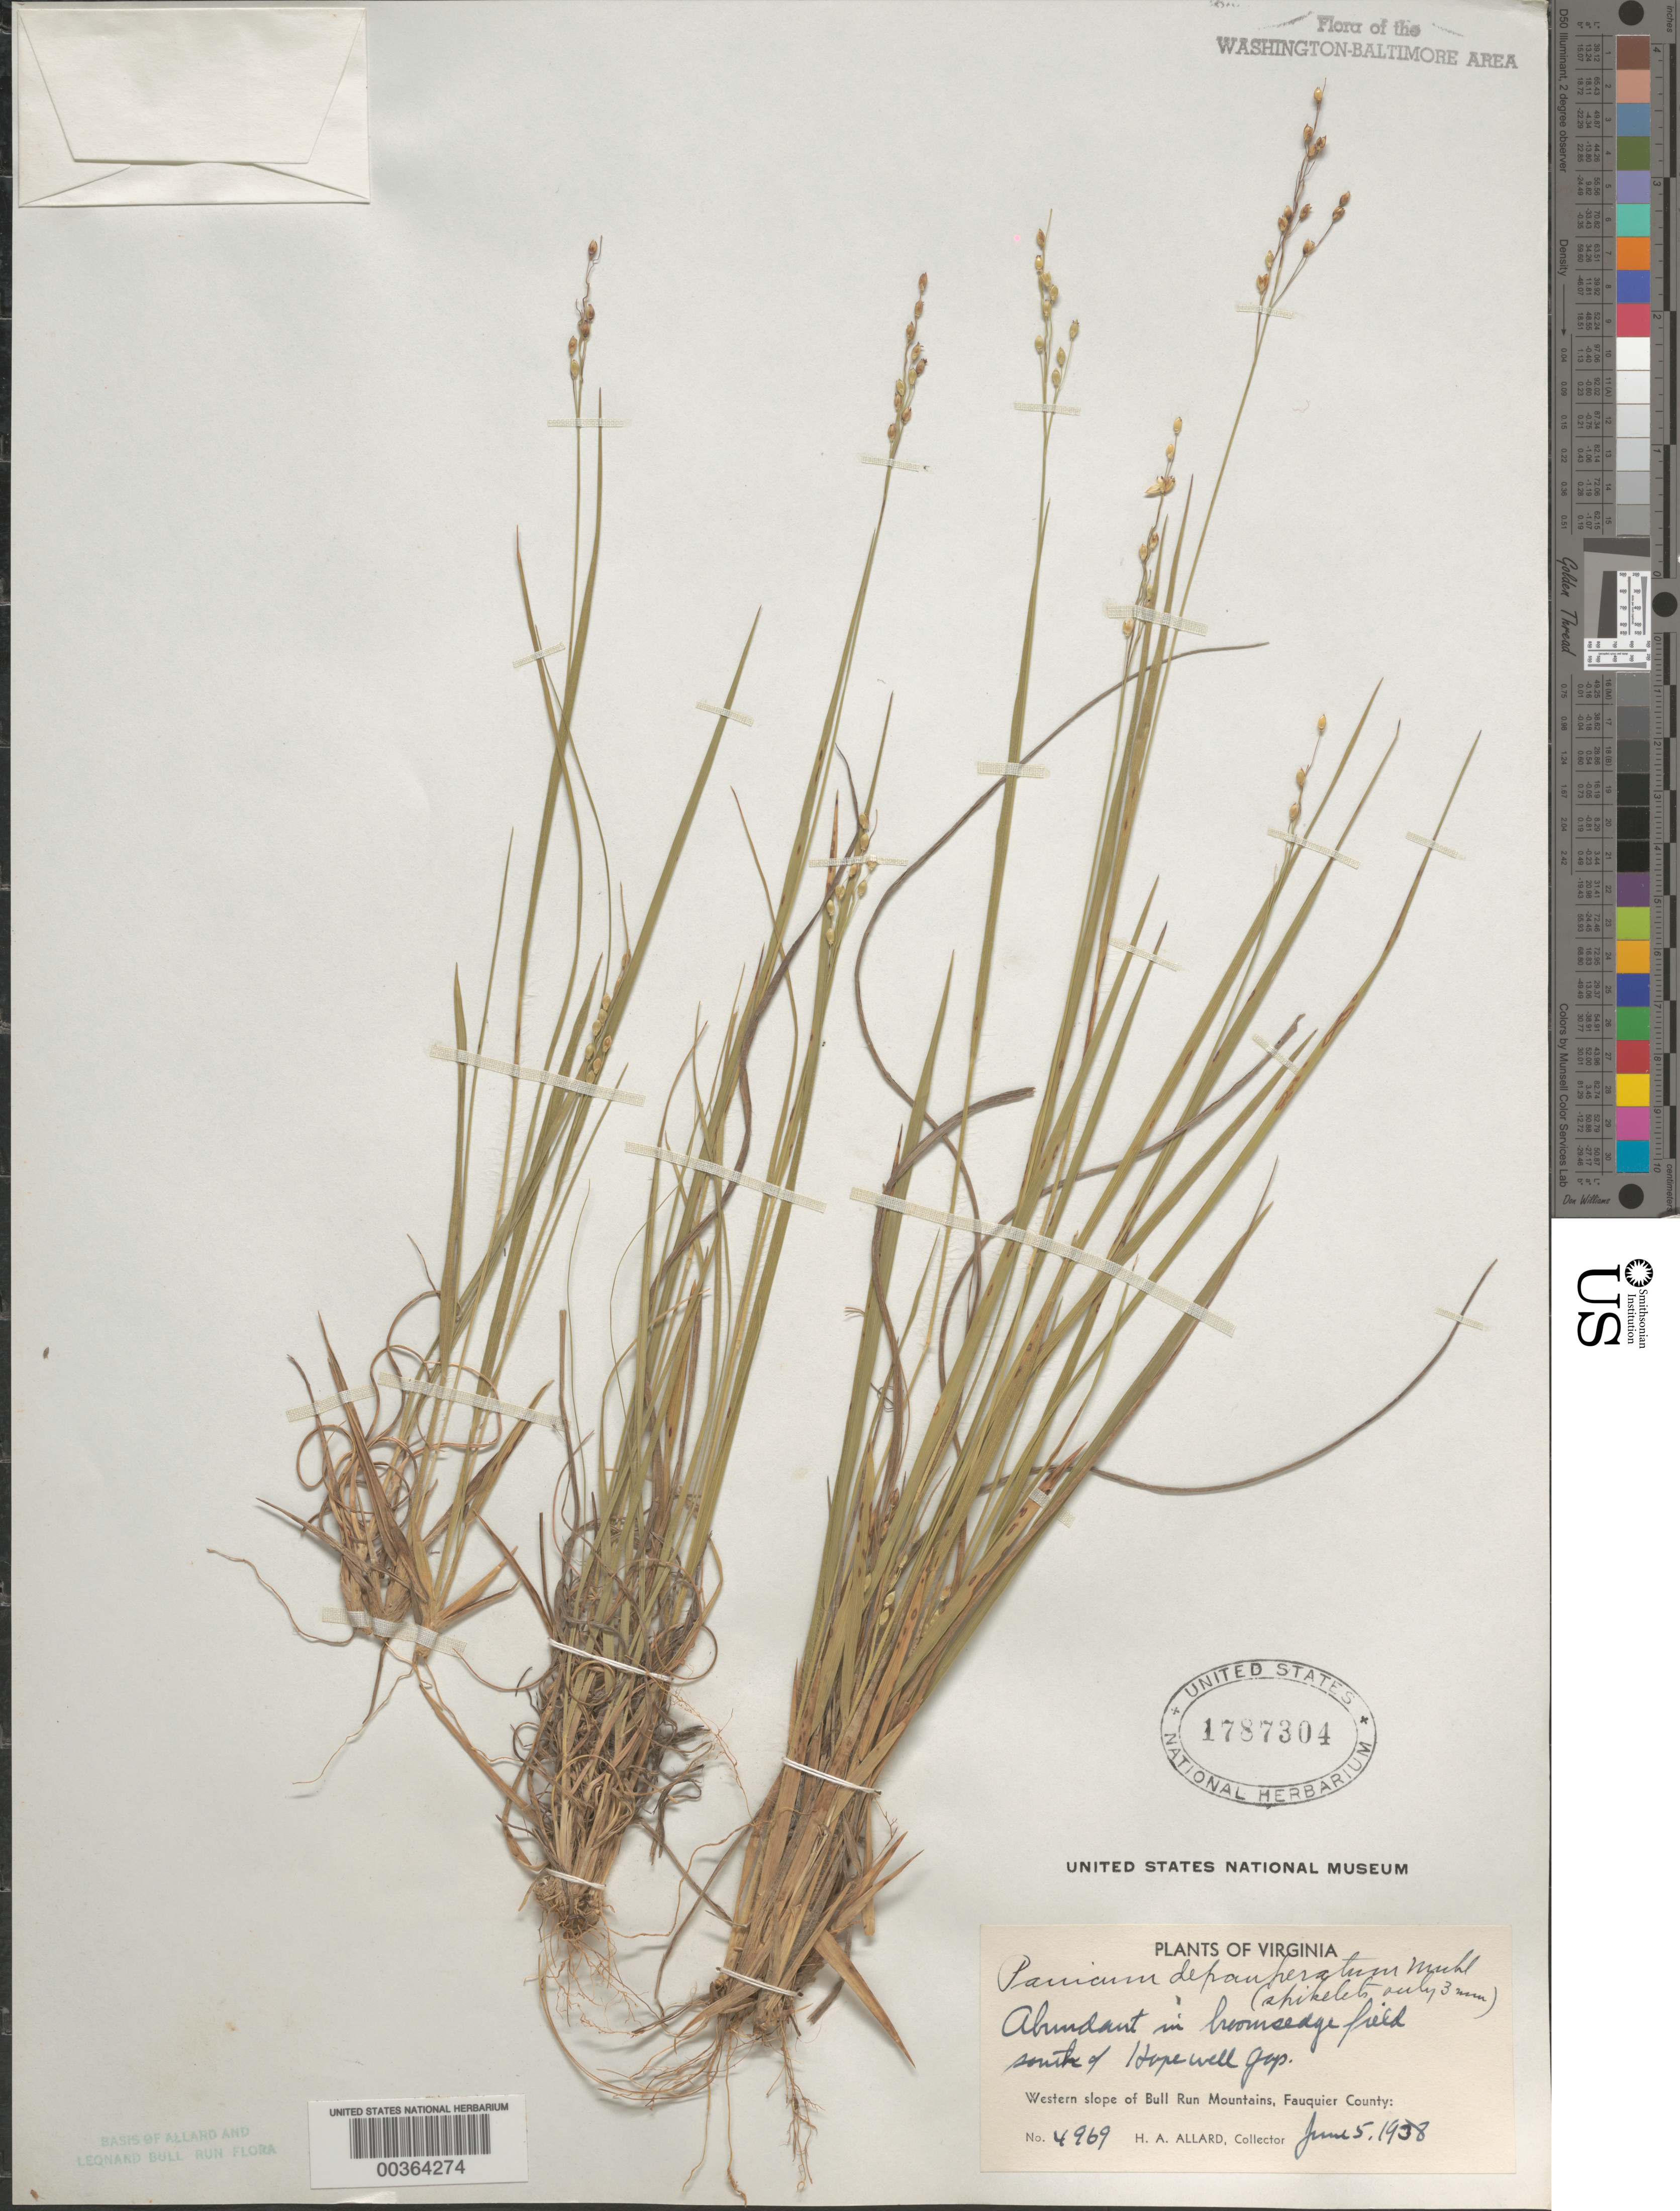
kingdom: Plantae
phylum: Tracheophyta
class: Liliopsida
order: Poales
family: Poaceae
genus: Dichanthelium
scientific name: Dichanthelium depauperatum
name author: (Muhl.) Gould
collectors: H. A. Allard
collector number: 4969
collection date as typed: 05 Jun 1938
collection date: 1938-06-05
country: United States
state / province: Virginia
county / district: Fauquier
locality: S of Hopewell Gap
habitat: In broomsedge field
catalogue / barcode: US 1787304